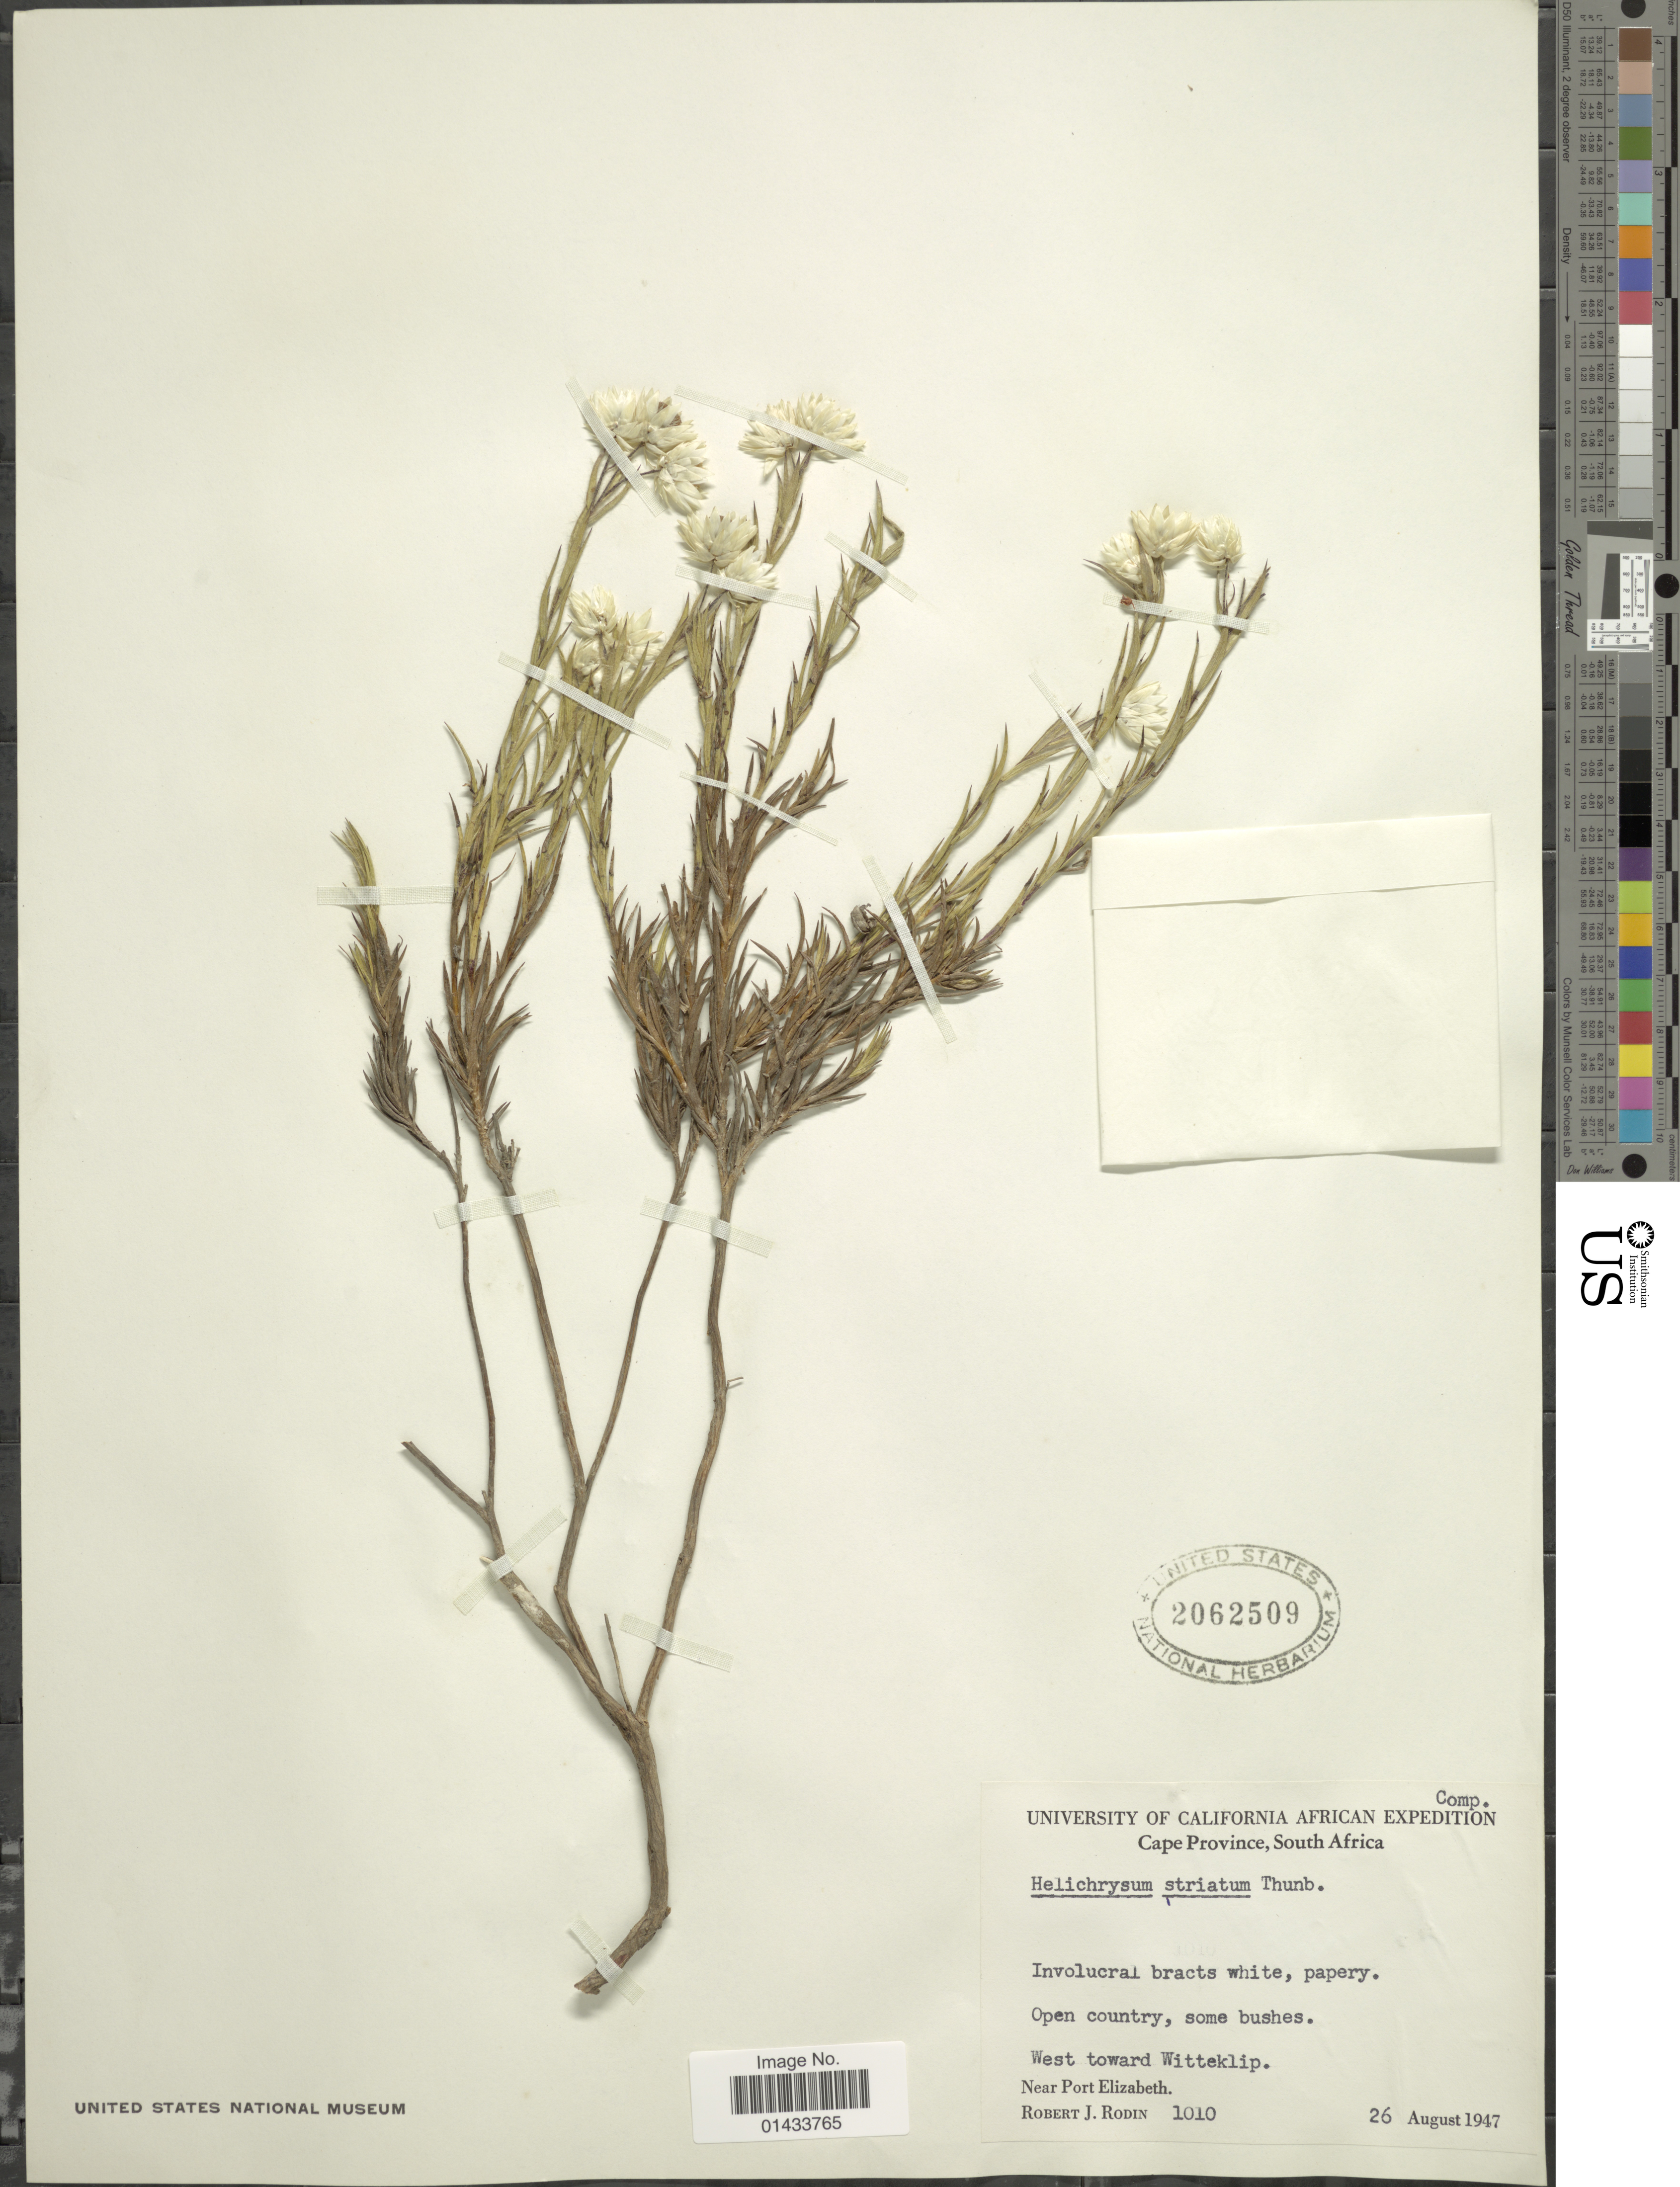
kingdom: Plantae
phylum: Tracheophyta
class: Magnoliopsida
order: Asterales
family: Asteraceae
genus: Helichrysum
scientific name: Helichrysum striatum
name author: A. Cunn.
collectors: R. J. Rodin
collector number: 1010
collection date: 1947-08-26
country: South Africa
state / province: Eastern Cape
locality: West toward; Witteklip, Near Port Elizabeth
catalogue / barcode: US 2062509